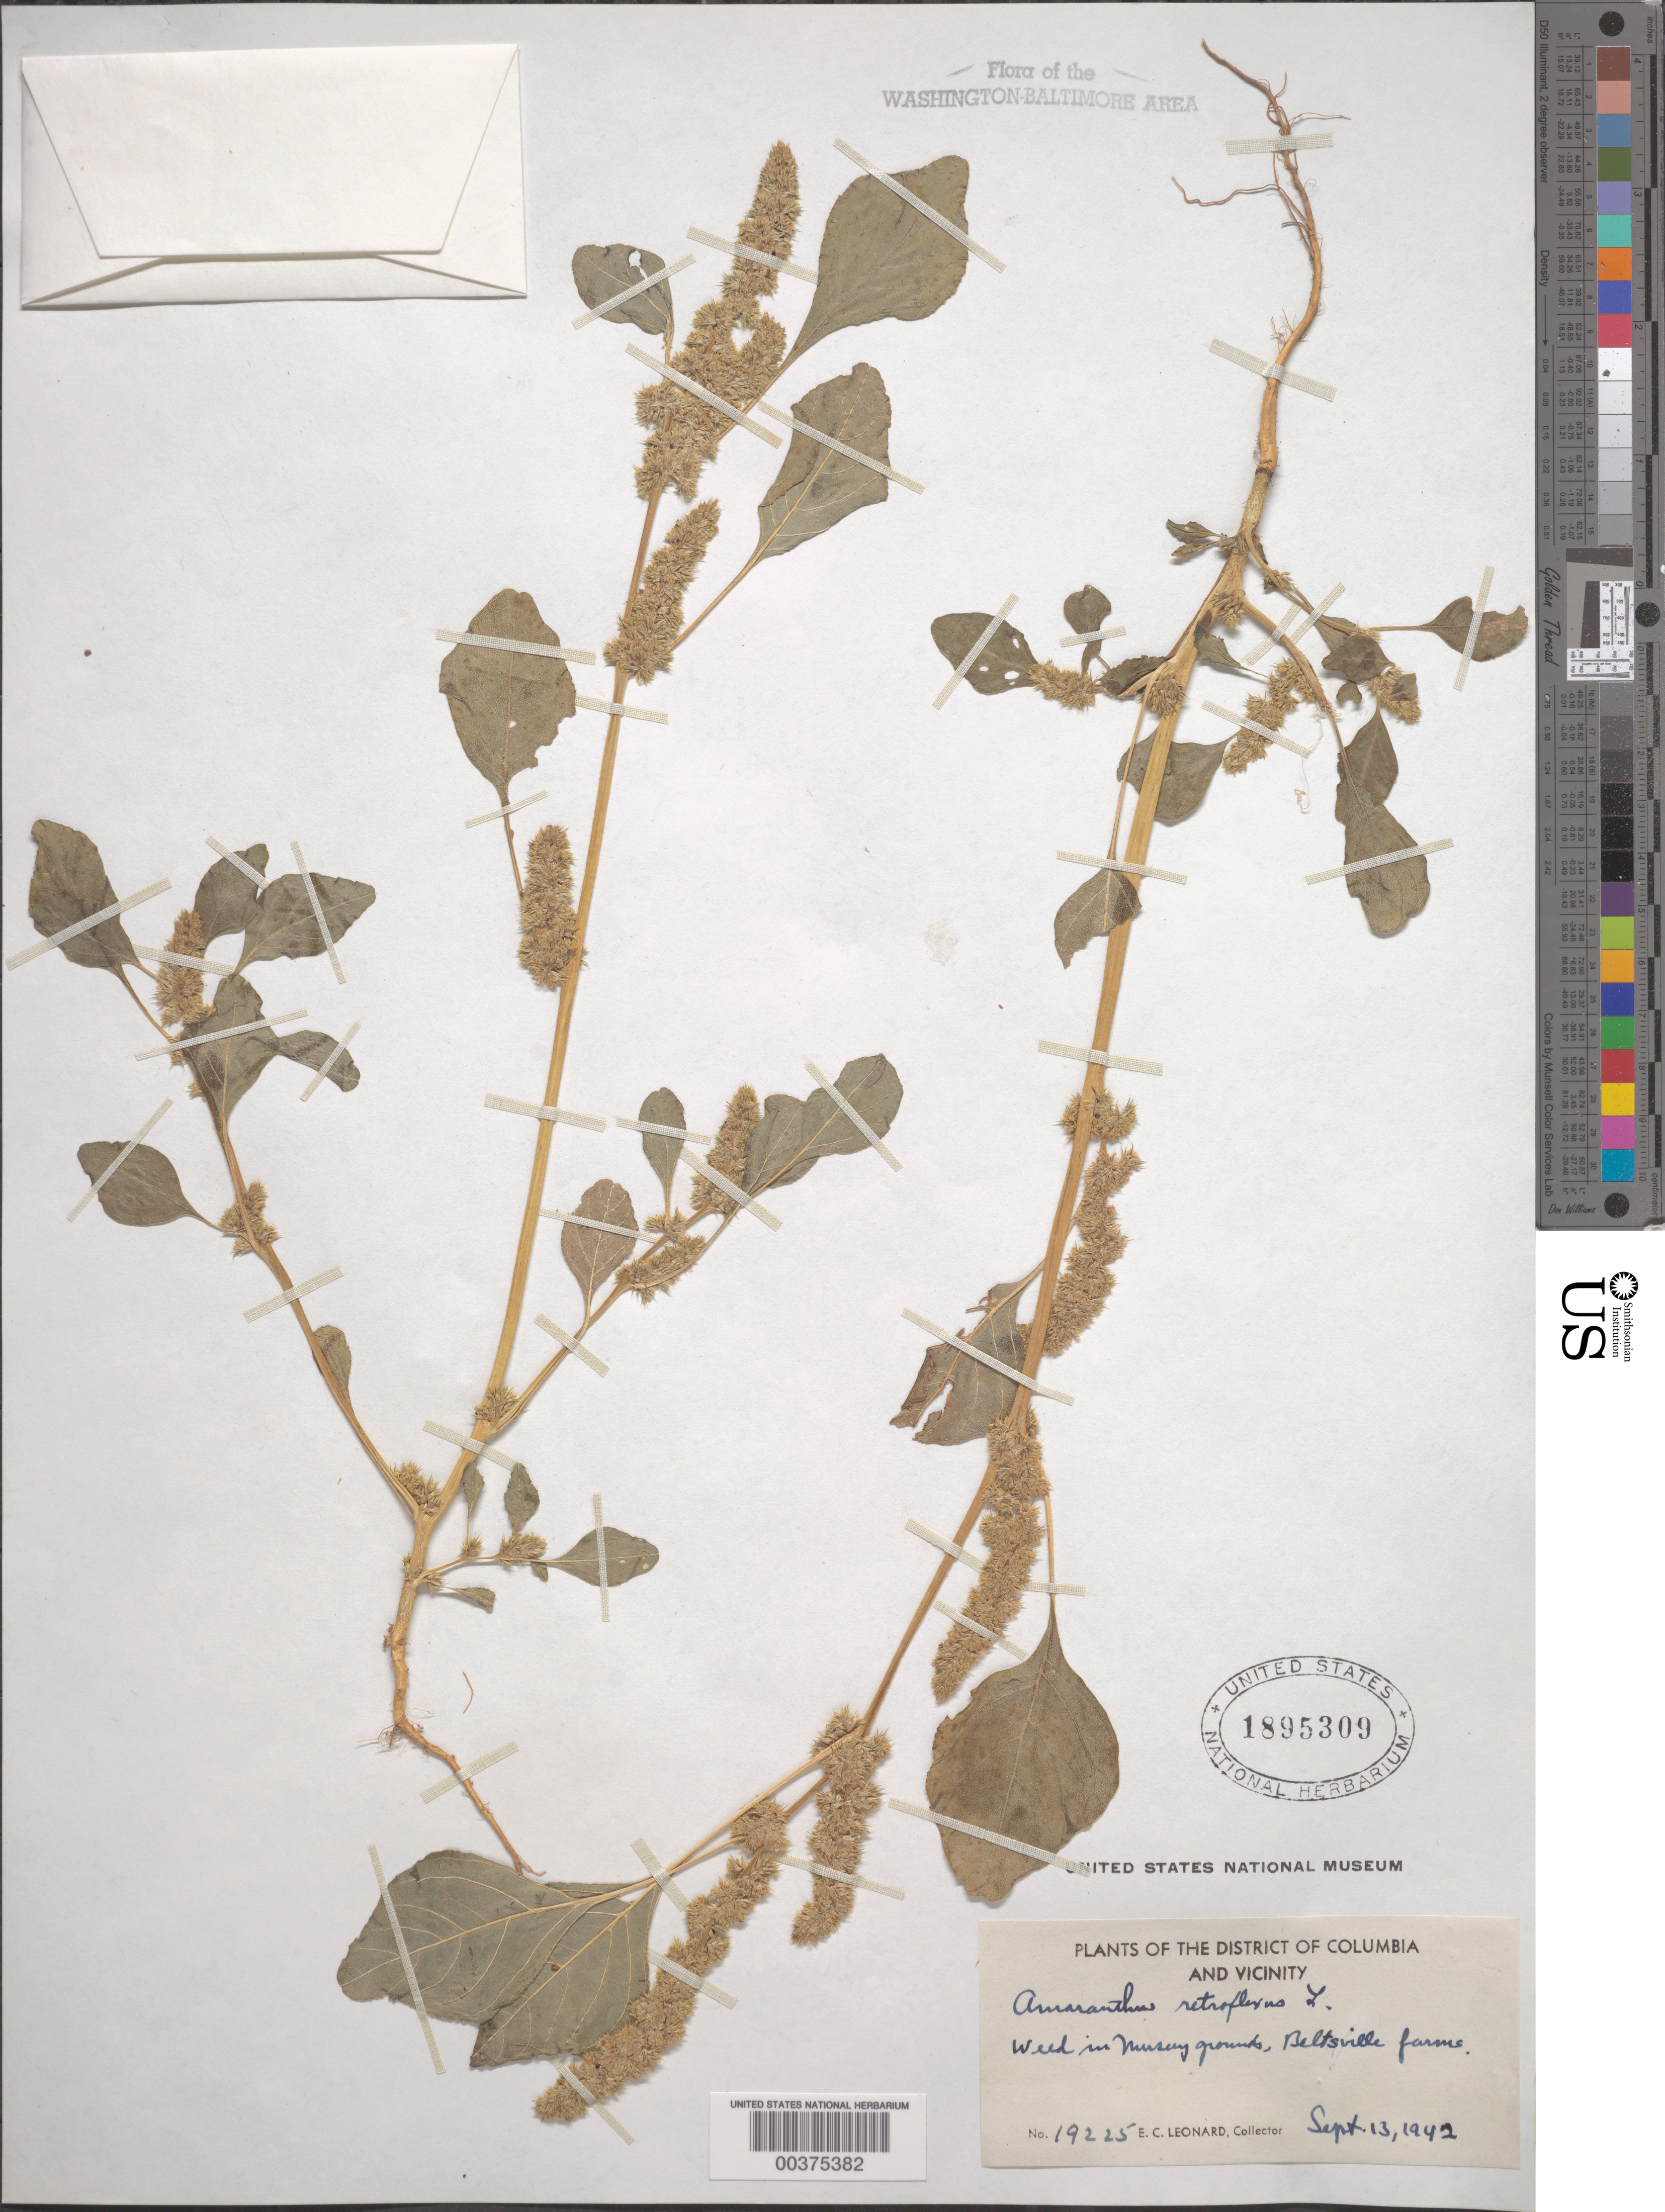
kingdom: Plantae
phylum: Tracheophyta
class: Magnoliopsida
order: Caryophyllales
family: Amaranthaceae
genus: Amaranthus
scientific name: Amaranthus retroflexus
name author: L.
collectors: E. C. Leonard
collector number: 19225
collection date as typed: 13 Sep 1942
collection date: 1942-09-13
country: United States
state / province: Maryland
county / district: Prince George's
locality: Beltsville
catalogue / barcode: US 1895309